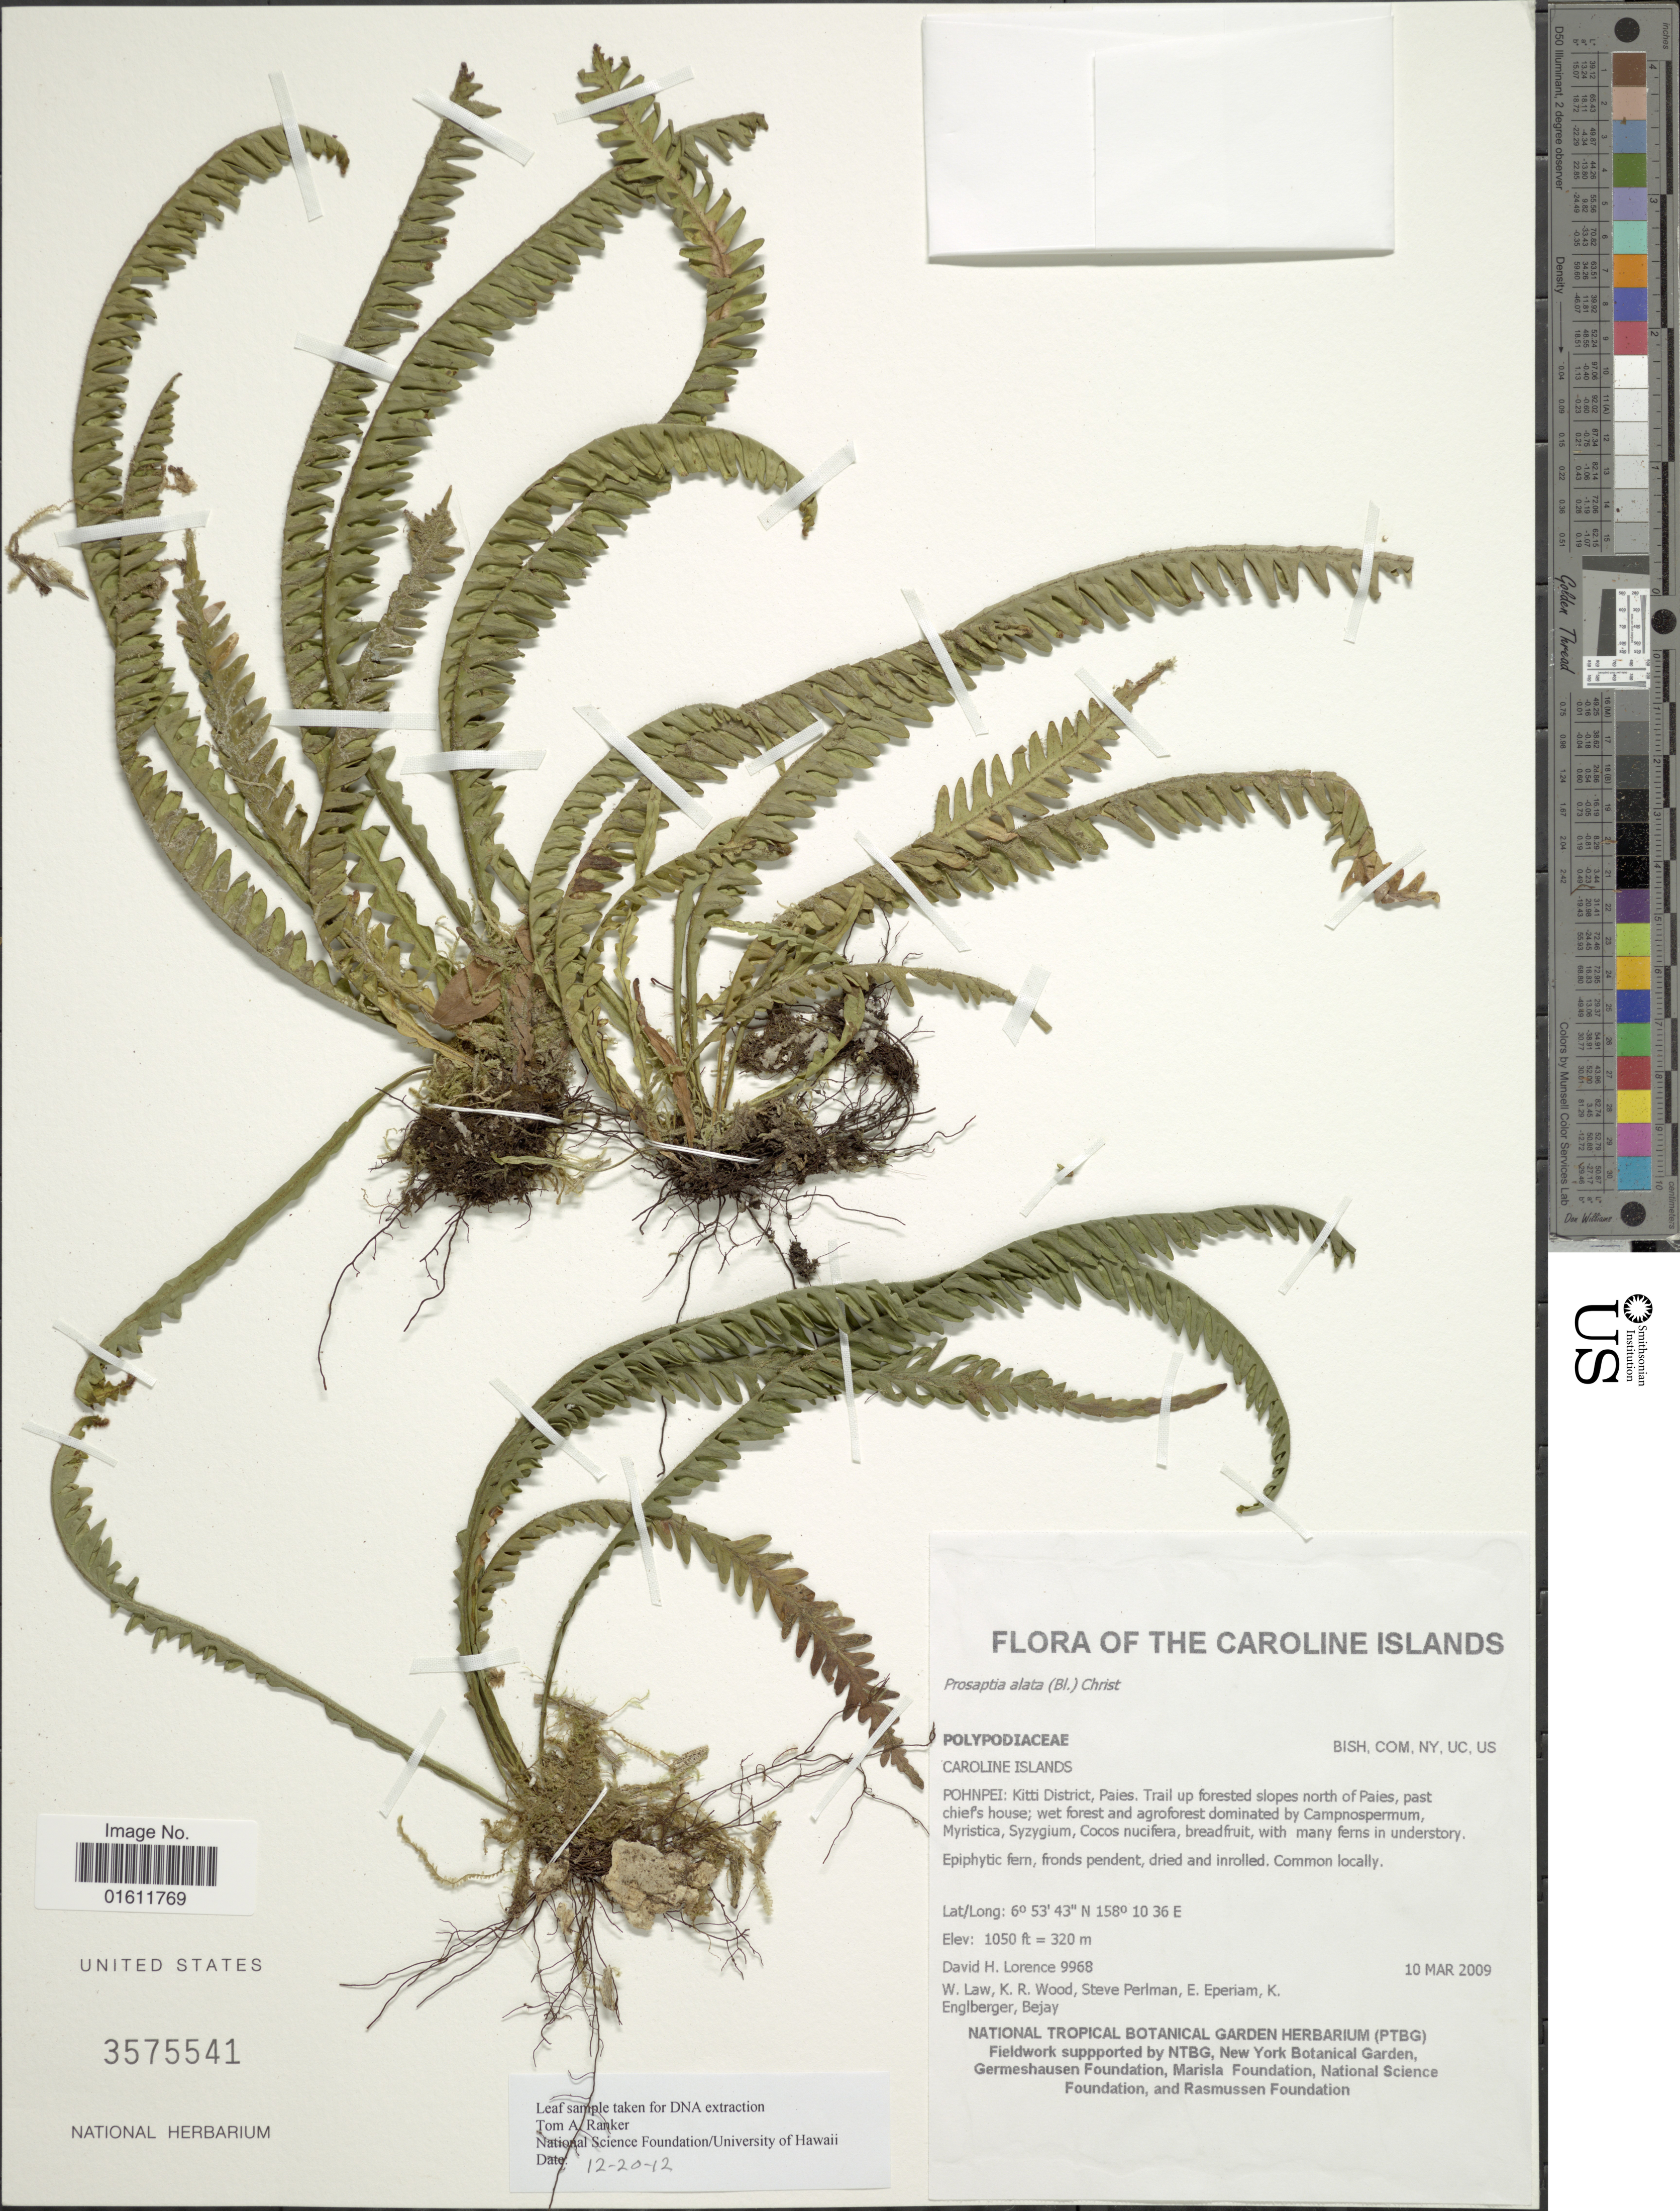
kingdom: Plantae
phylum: Tracheophyta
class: Polypodiopsida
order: Polypodiales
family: Polypodiaceae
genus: Prosaptia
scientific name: Prosaptia alata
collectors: D. Lorence, W. Law, K. R. Wood, S. Perlman & et al.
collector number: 9968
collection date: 2009-03-10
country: Micronesia, Federated States of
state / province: Pohnpei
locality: Caroline Islands, Kitti District, Paies, trail up forested slopes north of Paies, pas chief's house.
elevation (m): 320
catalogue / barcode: US 3575541